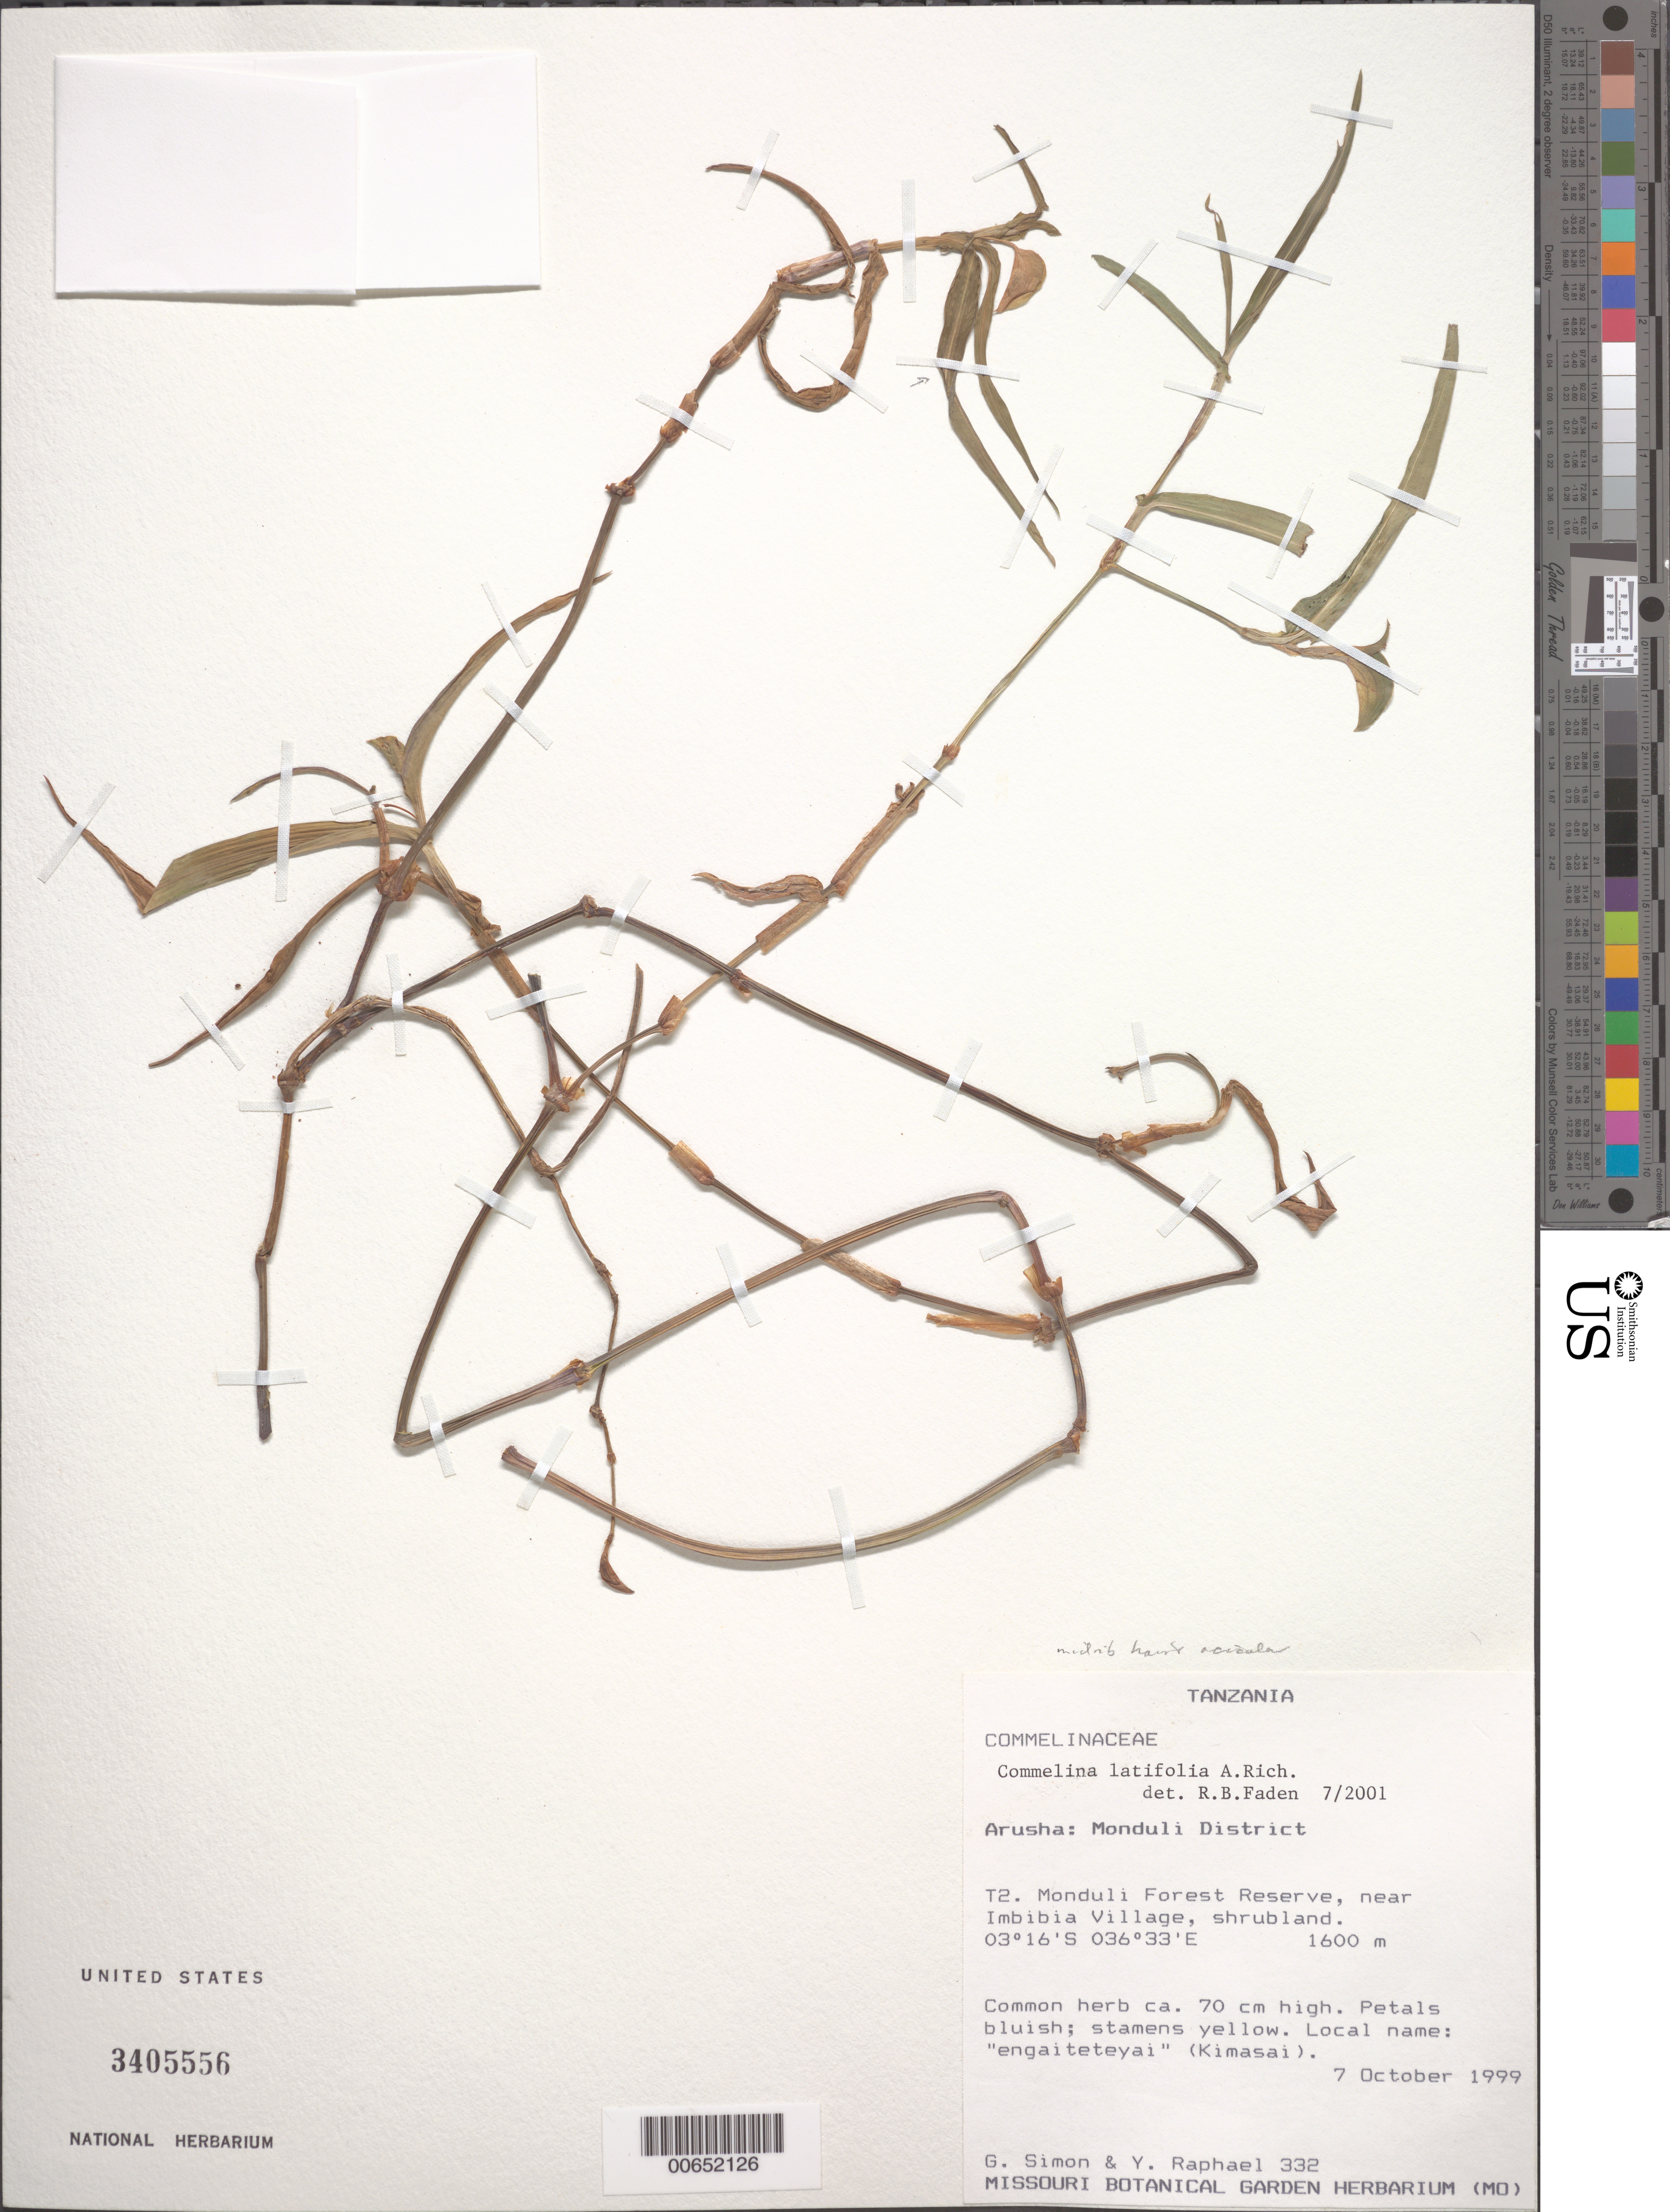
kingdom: Plantae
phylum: Tracheophyta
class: Liliopsida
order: Commelinales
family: Commelinaceae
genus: Commelina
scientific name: Commelina latifolia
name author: Hochst. ex A. Rich.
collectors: G. Simon & Y. Raphael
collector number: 332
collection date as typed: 07 Oct 1999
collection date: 1999-10-07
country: Tanzania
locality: Arusha, monduli dist., t2, monduli forest reserve, near imbibia village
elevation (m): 1600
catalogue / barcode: US 3405556